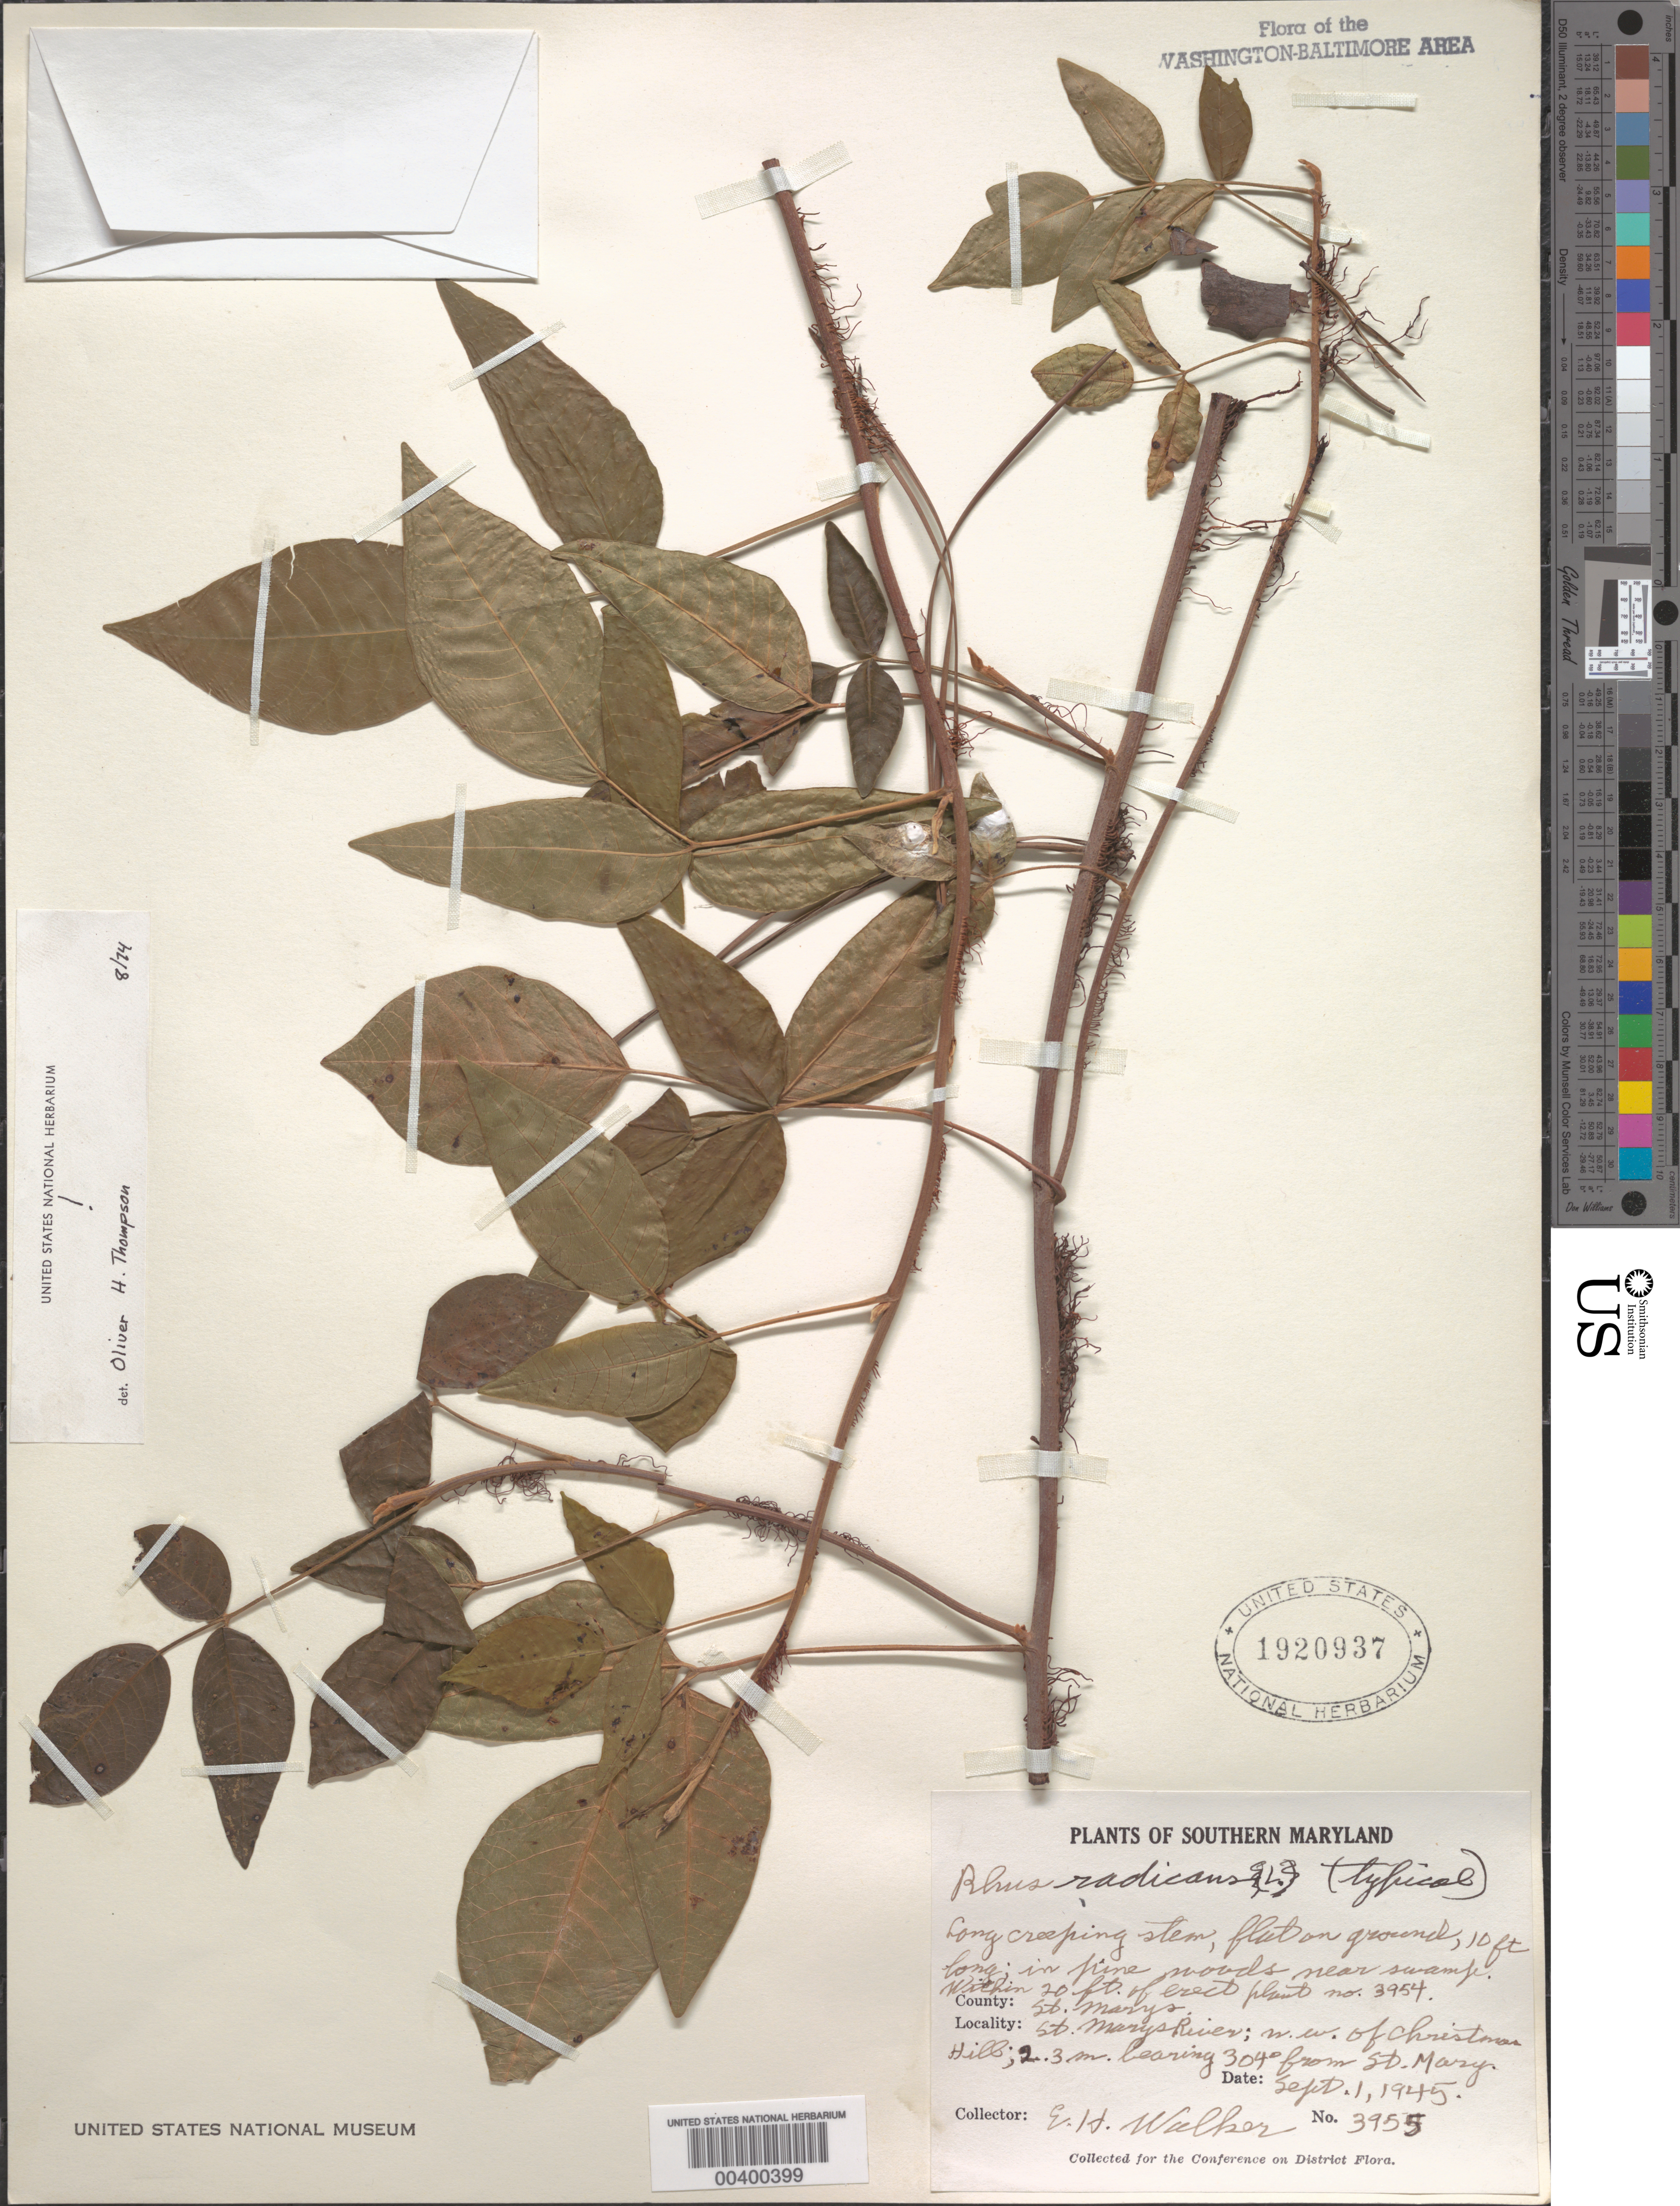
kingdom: Plantae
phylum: Tracheophyta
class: Magnoliopsida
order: Sapindales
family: Anacardiaceae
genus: Toxicodendron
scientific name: Toxicodendron radicans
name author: (L.) Kuntze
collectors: E. H. Walker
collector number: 3955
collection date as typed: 01 Sep 1945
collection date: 1945-09-01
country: United States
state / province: Maryland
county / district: St. Mary's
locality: St. Marys River northwest of Christmas Hill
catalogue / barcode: US 1920937